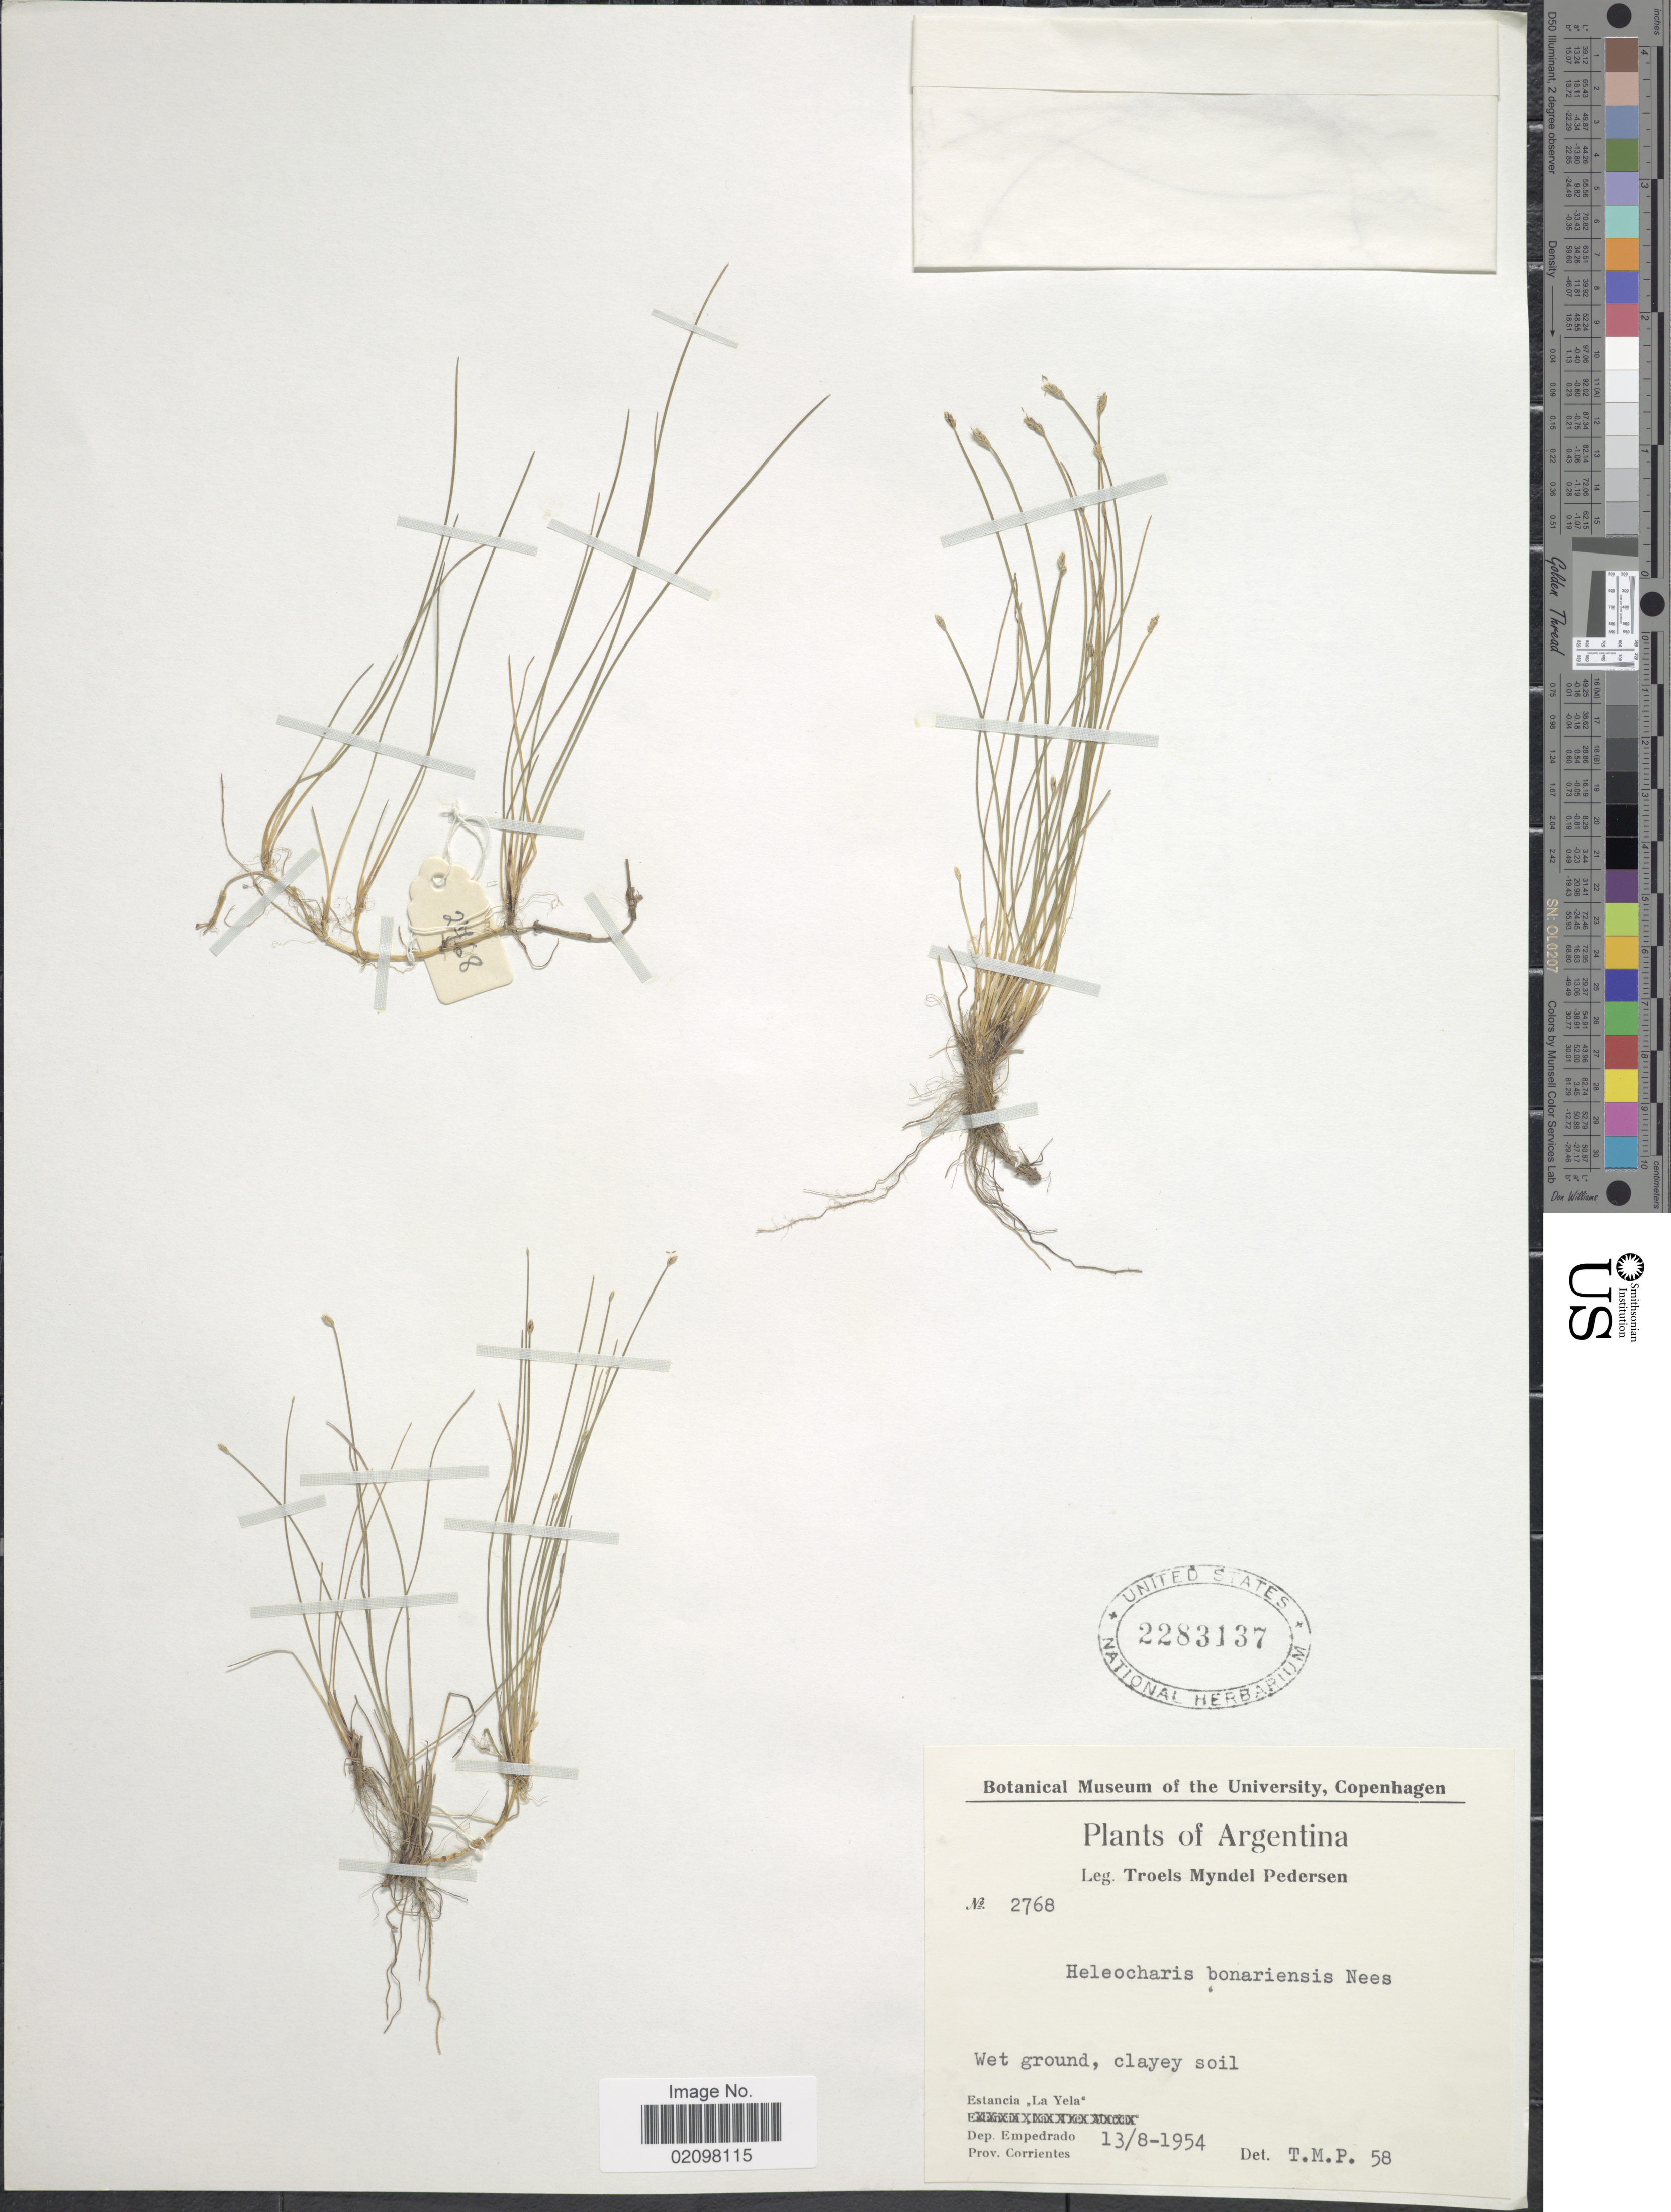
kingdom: Plantae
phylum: Tracheophyta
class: Liliopsida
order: Poales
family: Cyperaceae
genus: Eleocharis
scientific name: Eleocharis bonariensis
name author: Nees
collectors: T. Pederson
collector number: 2768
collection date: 1954-08-13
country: Argentina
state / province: Corrientes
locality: Estancia La Yela Dep. Empedrado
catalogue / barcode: US 2283137